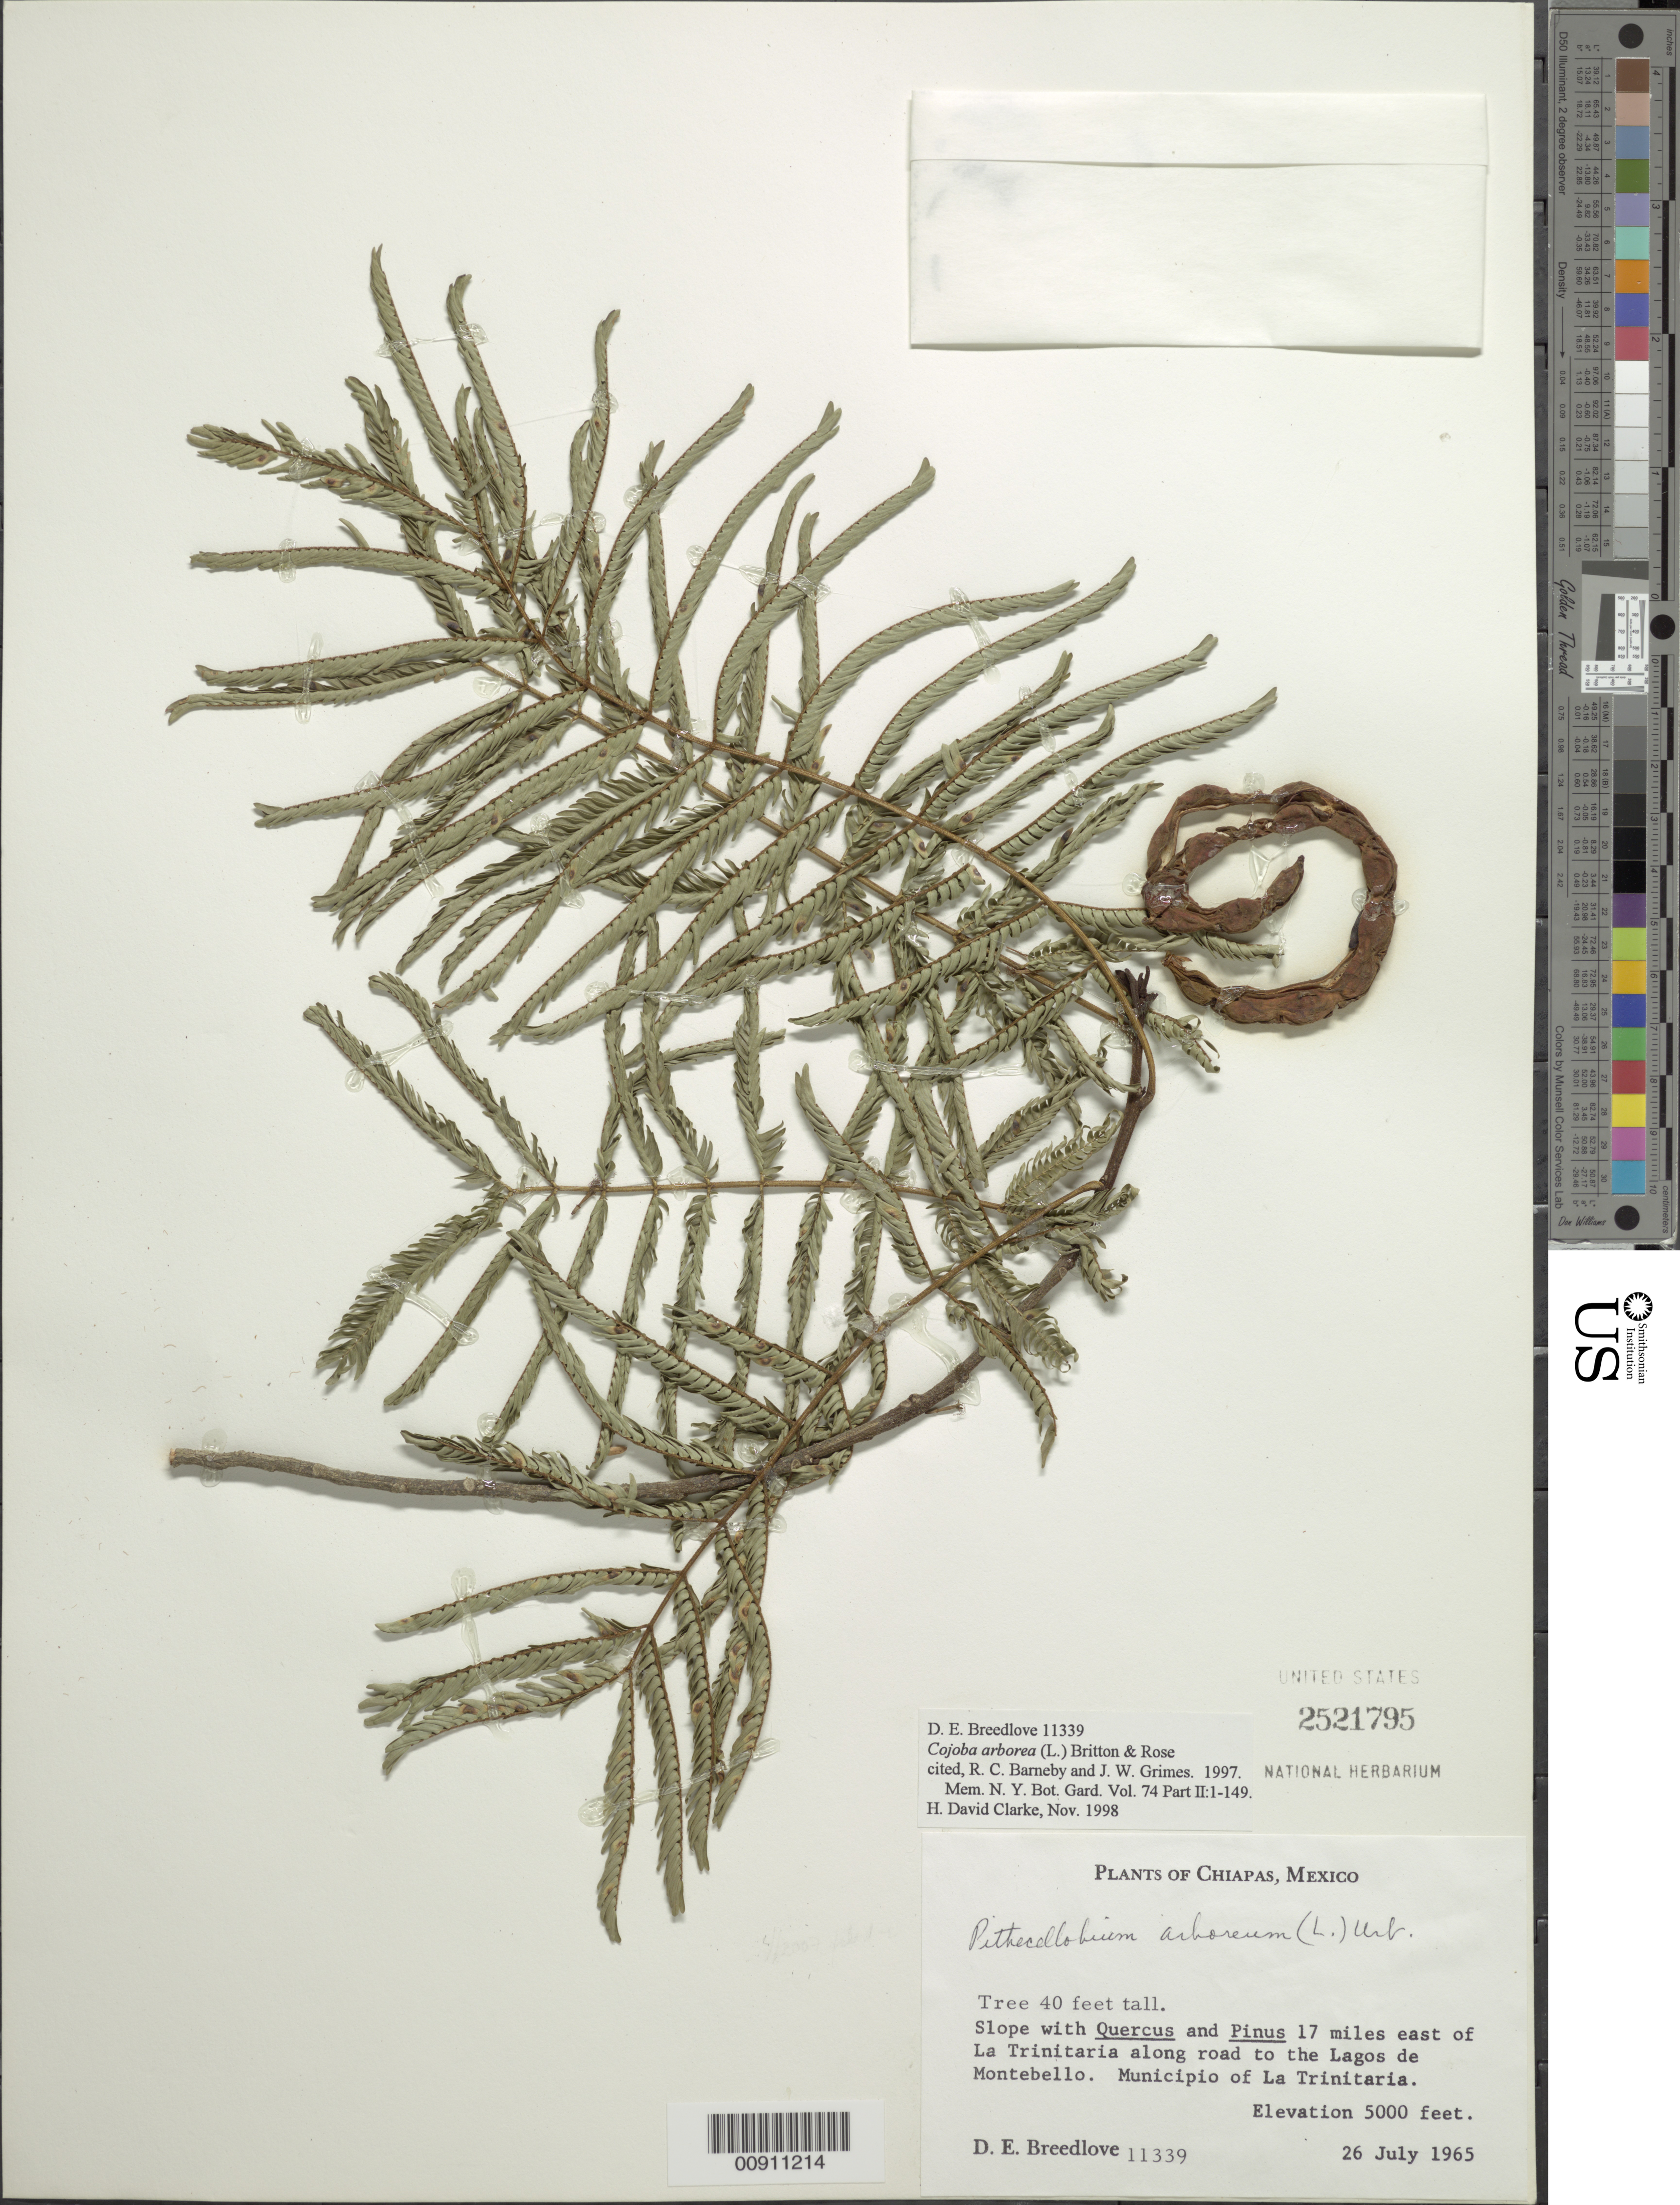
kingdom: Plantae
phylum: Tracheophyta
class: Magnoliopsida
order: Fabales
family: Fabaceae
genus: Cojoba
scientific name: Cojoba arborea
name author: (L.) Britton & Rose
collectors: D. E. Breedlove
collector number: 11339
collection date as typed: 26 Jul 1965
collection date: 1965-07-26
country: Mexico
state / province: Chiapas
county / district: Trinitaria, La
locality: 17 miles east of La Trinitaria along road to the Lagos de Montebello. Municipio de la Trinitaria, Chiapas.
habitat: Slope with Quercus and Pinus.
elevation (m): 1524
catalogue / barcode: US 2521795